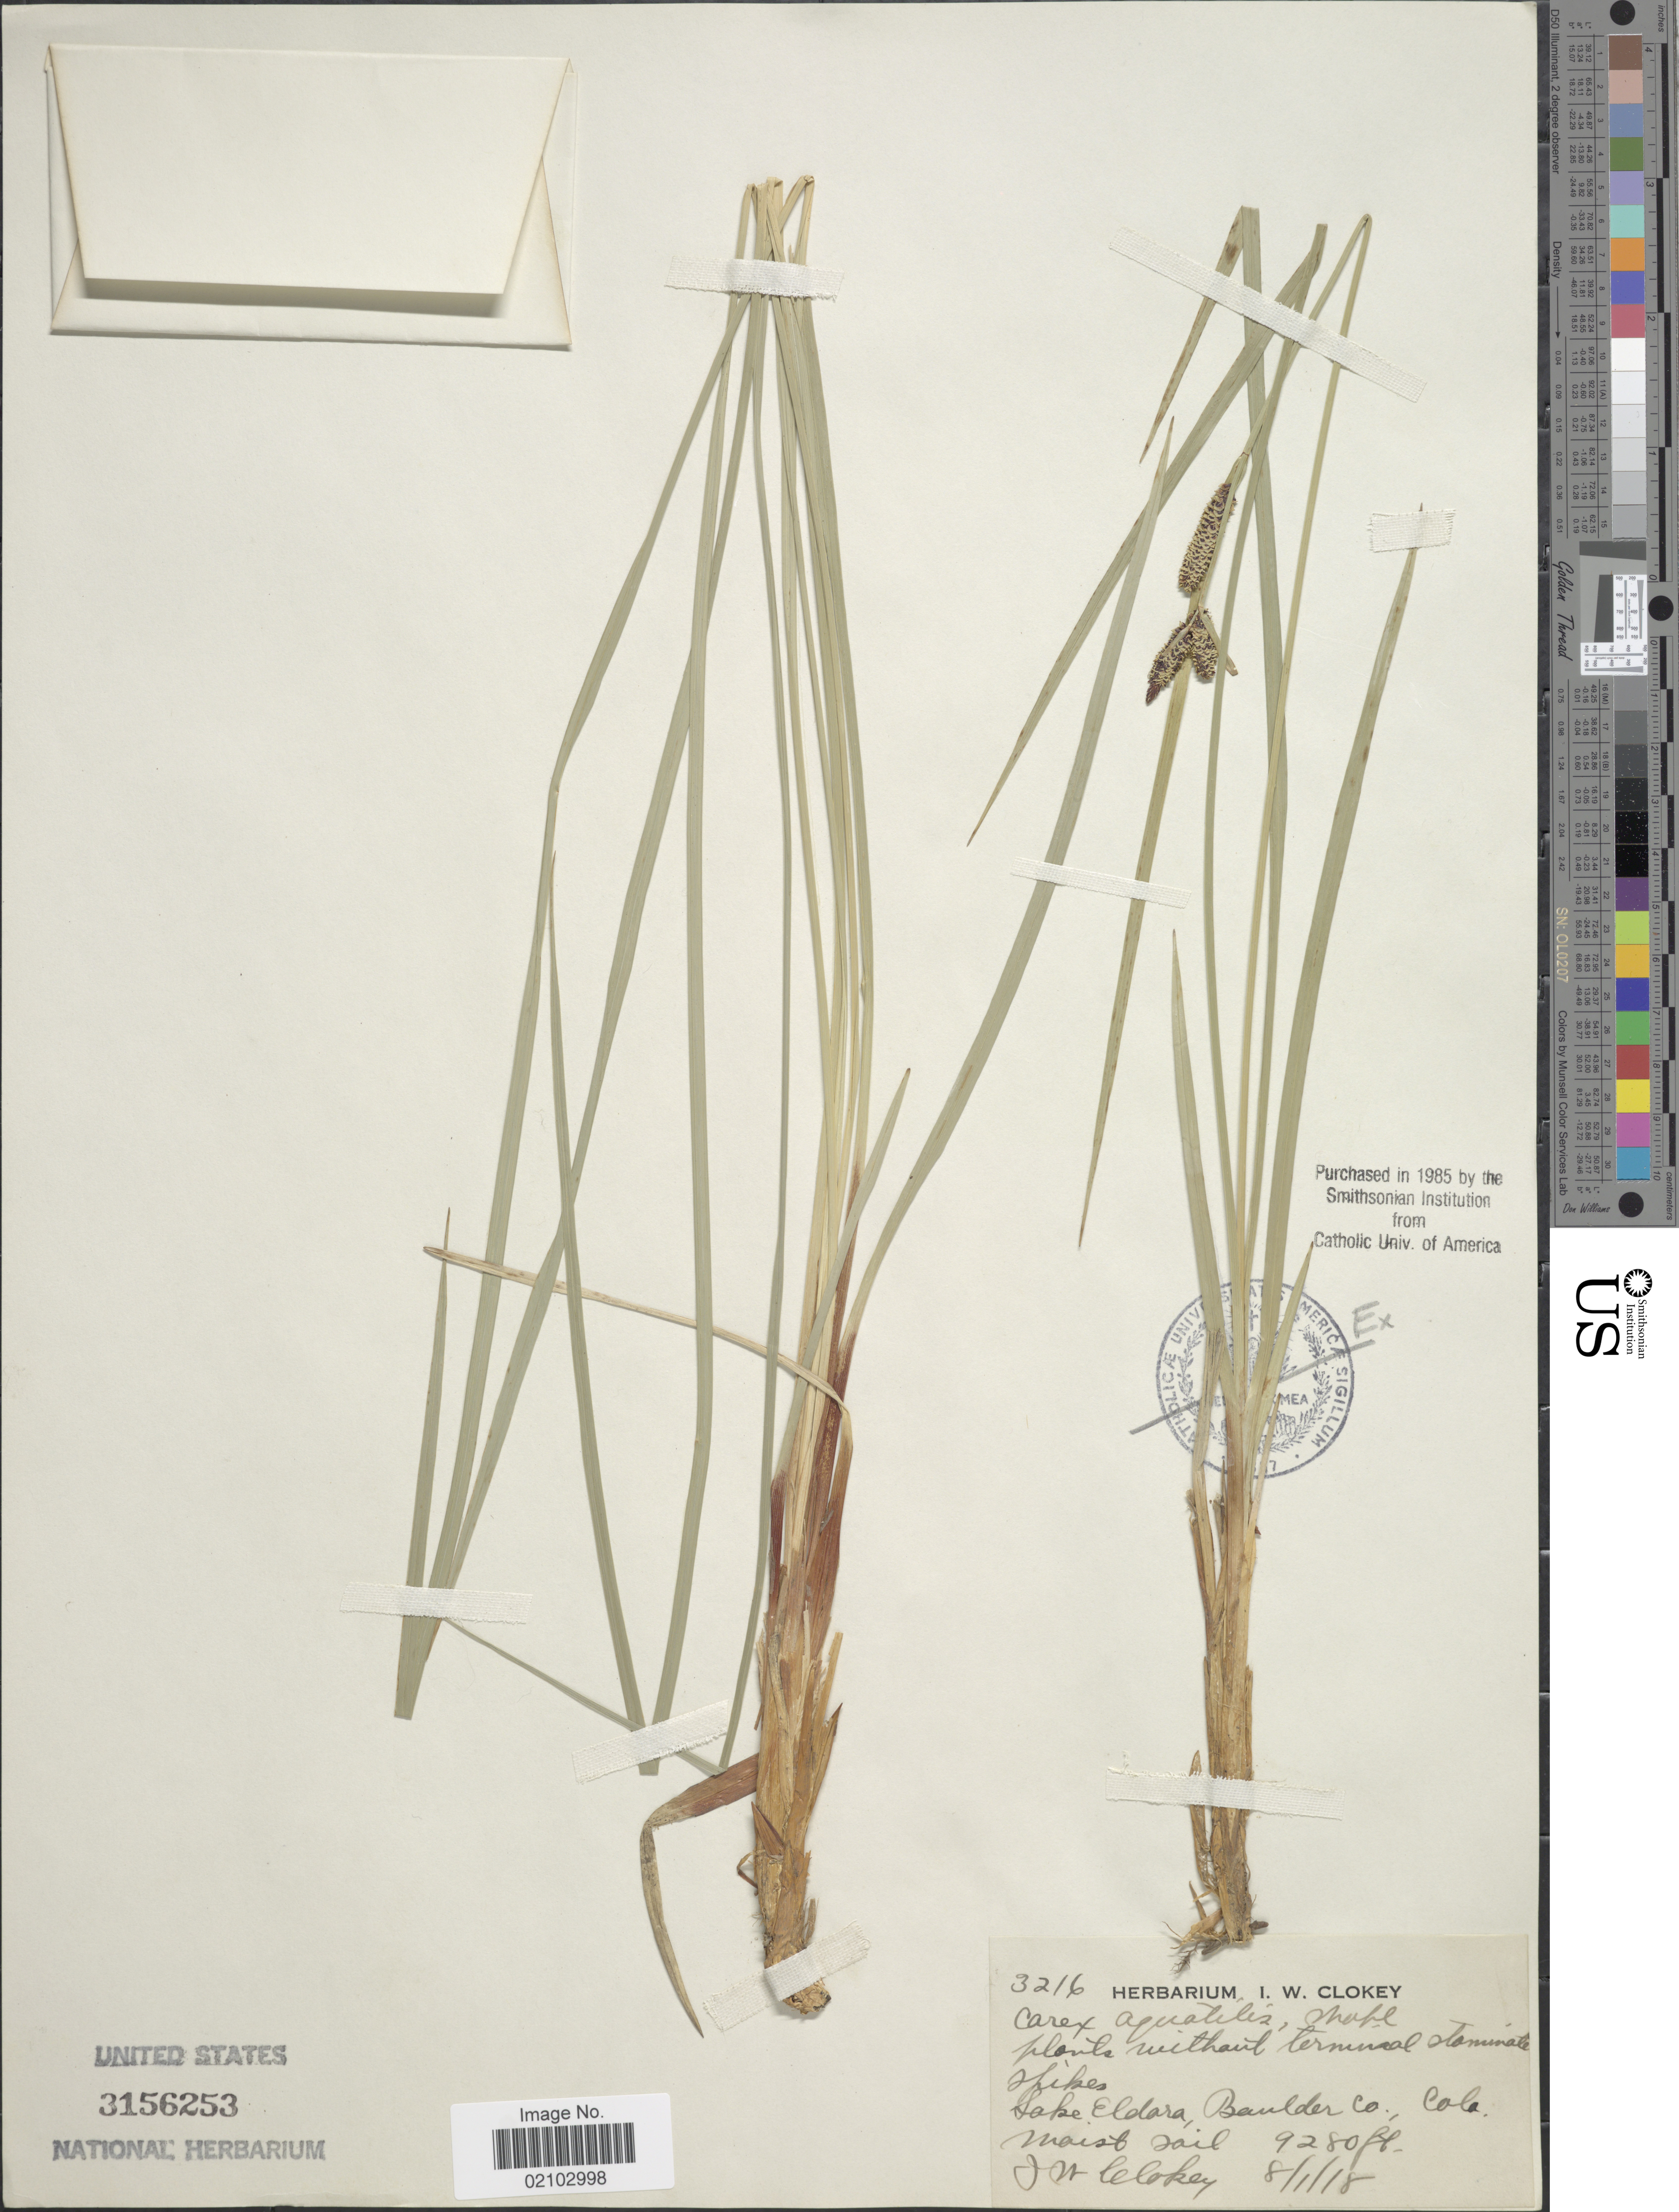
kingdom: Plantae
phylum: Tracheophyta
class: Liliopsida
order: Poales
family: Cyperaceae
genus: Carex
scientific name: Carex aquatilis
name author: Wahlenb.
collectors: I. W. Clokey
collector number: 3216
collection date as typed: Transcribed d/m/y: 1/8/18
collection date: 1918-08-01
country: United States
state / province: Colorado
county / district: Boulder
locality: Lake Eldora, Boulder Co.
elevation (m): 2829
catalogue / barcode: US 3156253